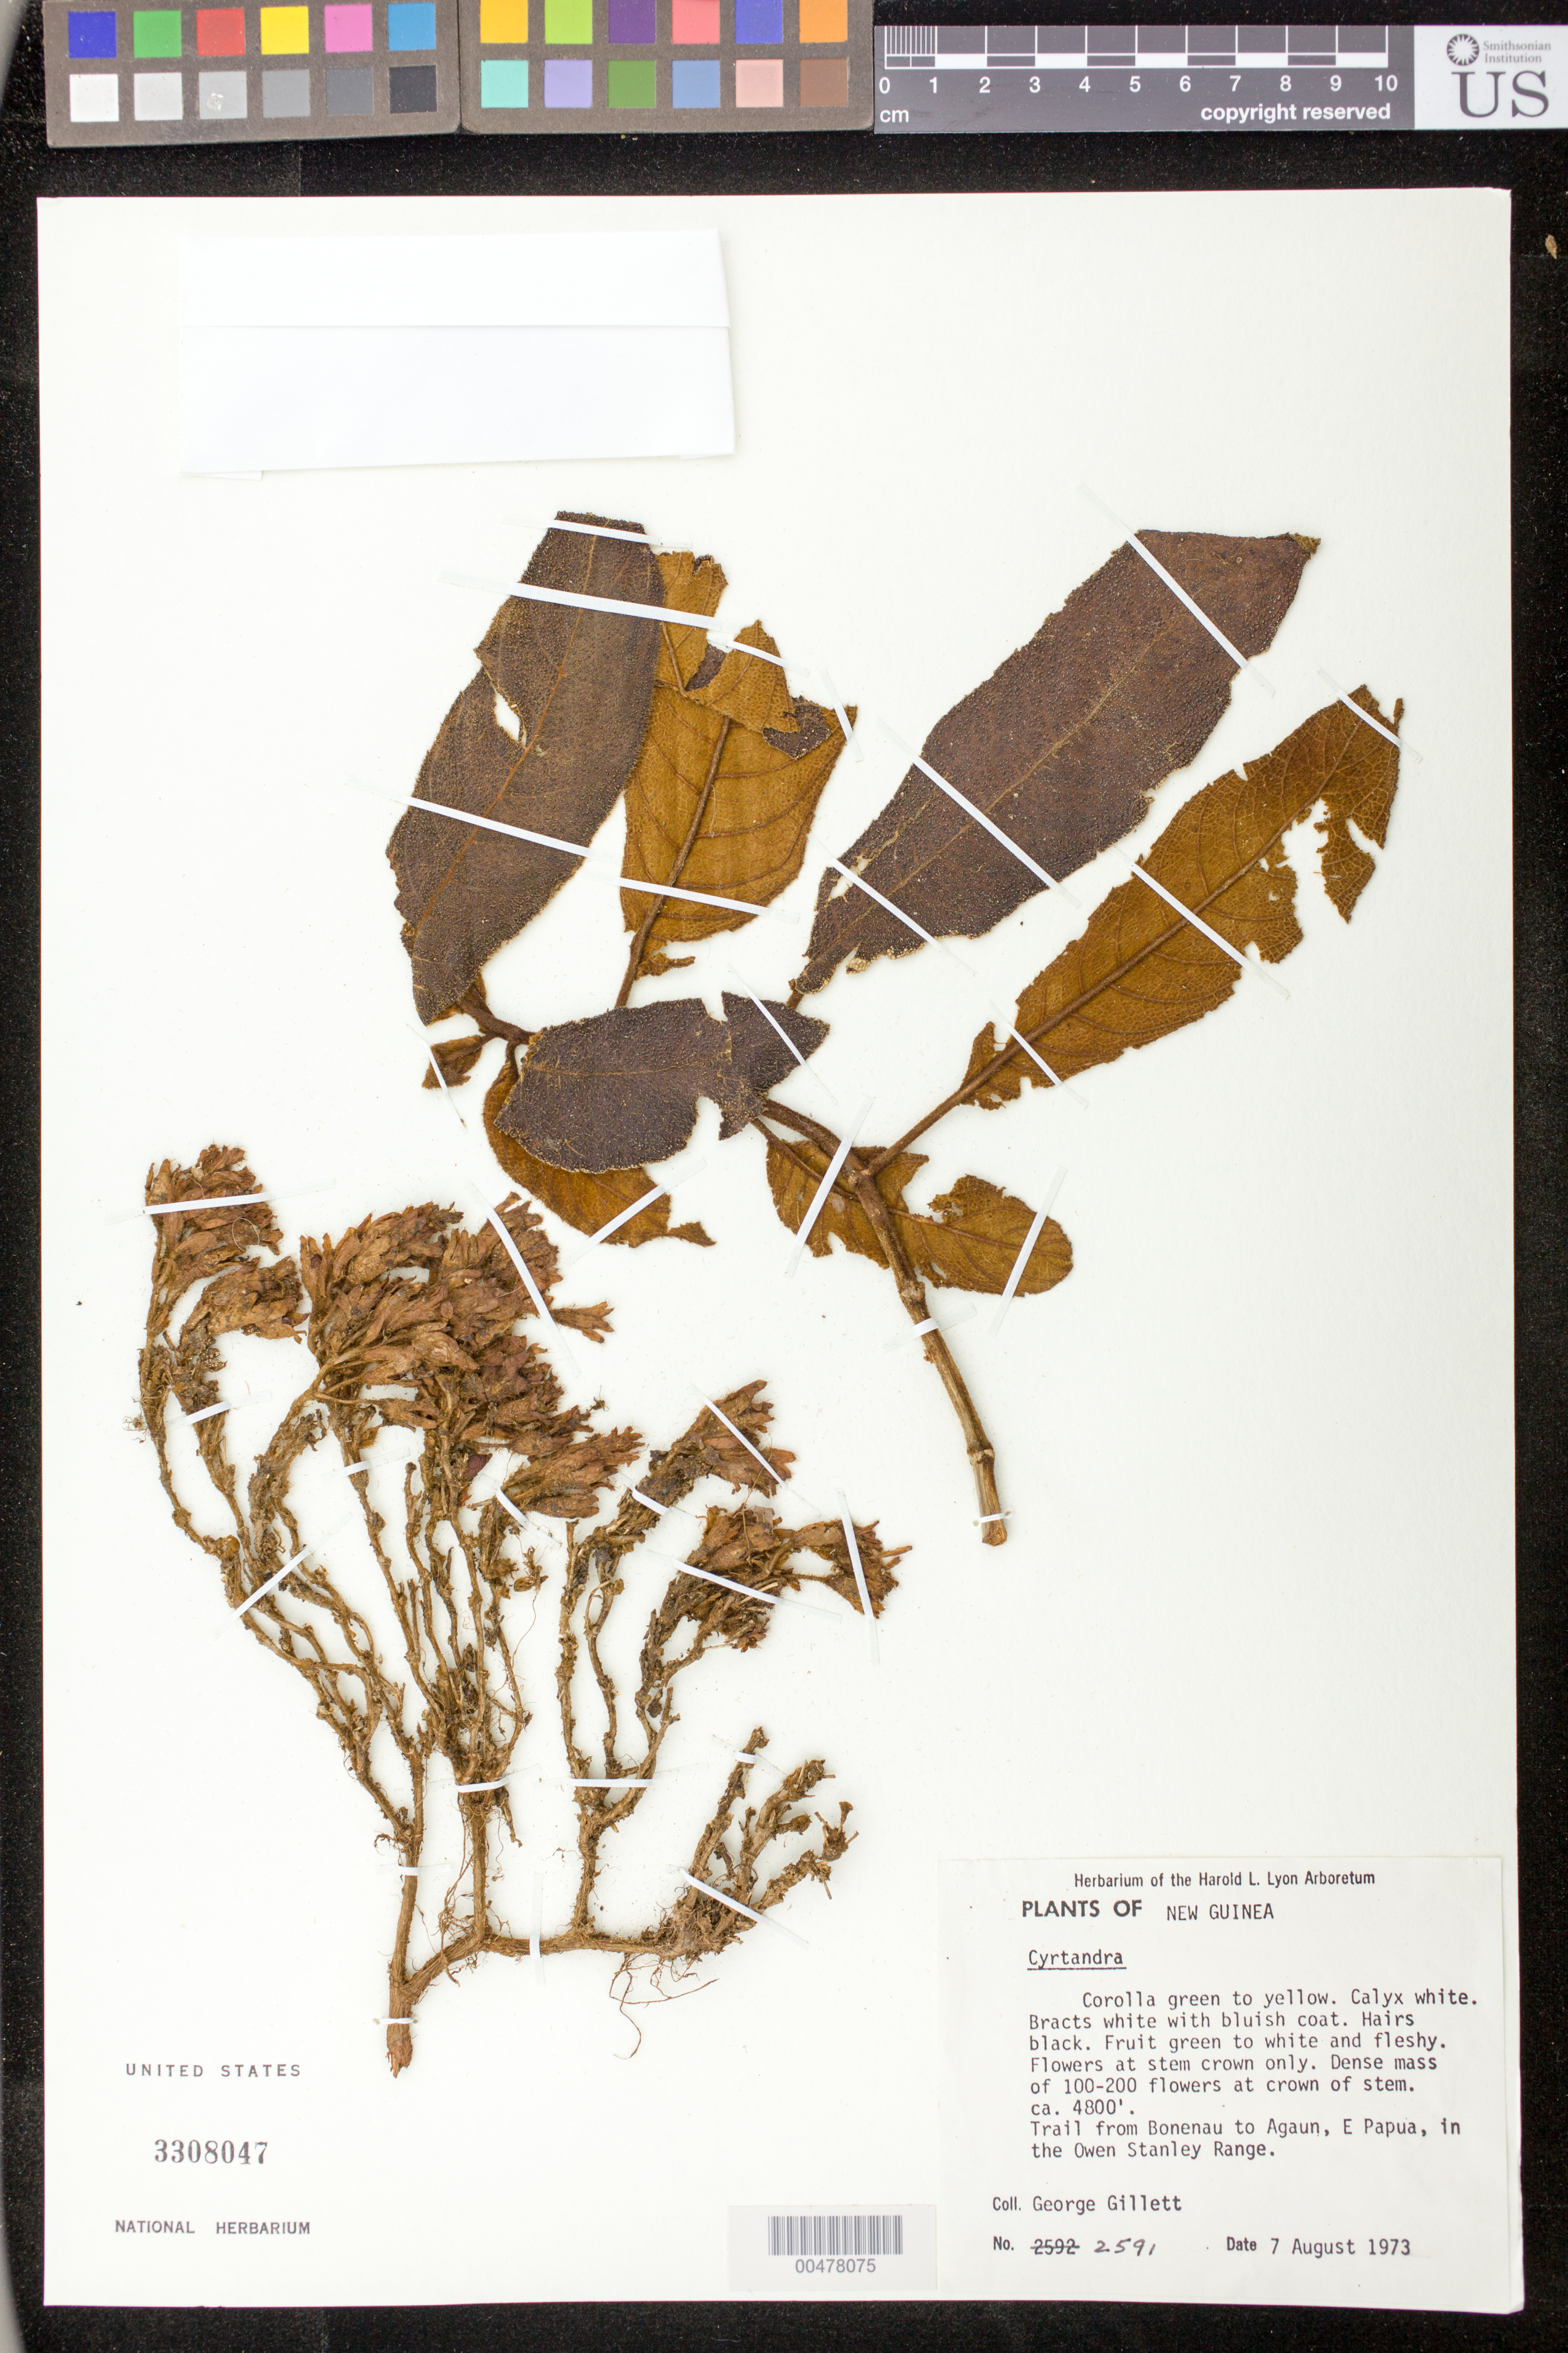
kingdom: Plantae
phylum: Tracheophyta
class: Magnoliopsida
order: Lamiales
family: Gesneriaceae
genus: Cyrtandra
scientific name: Cyrtandra sp.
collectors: G. Gillett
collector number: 2591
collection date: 1973-08-07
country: Papua New Guinea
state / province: Northern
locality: Trail from Bonenau to Agaun, E Papua, in owen stanley range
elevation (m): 1463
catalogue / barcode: US 3308047